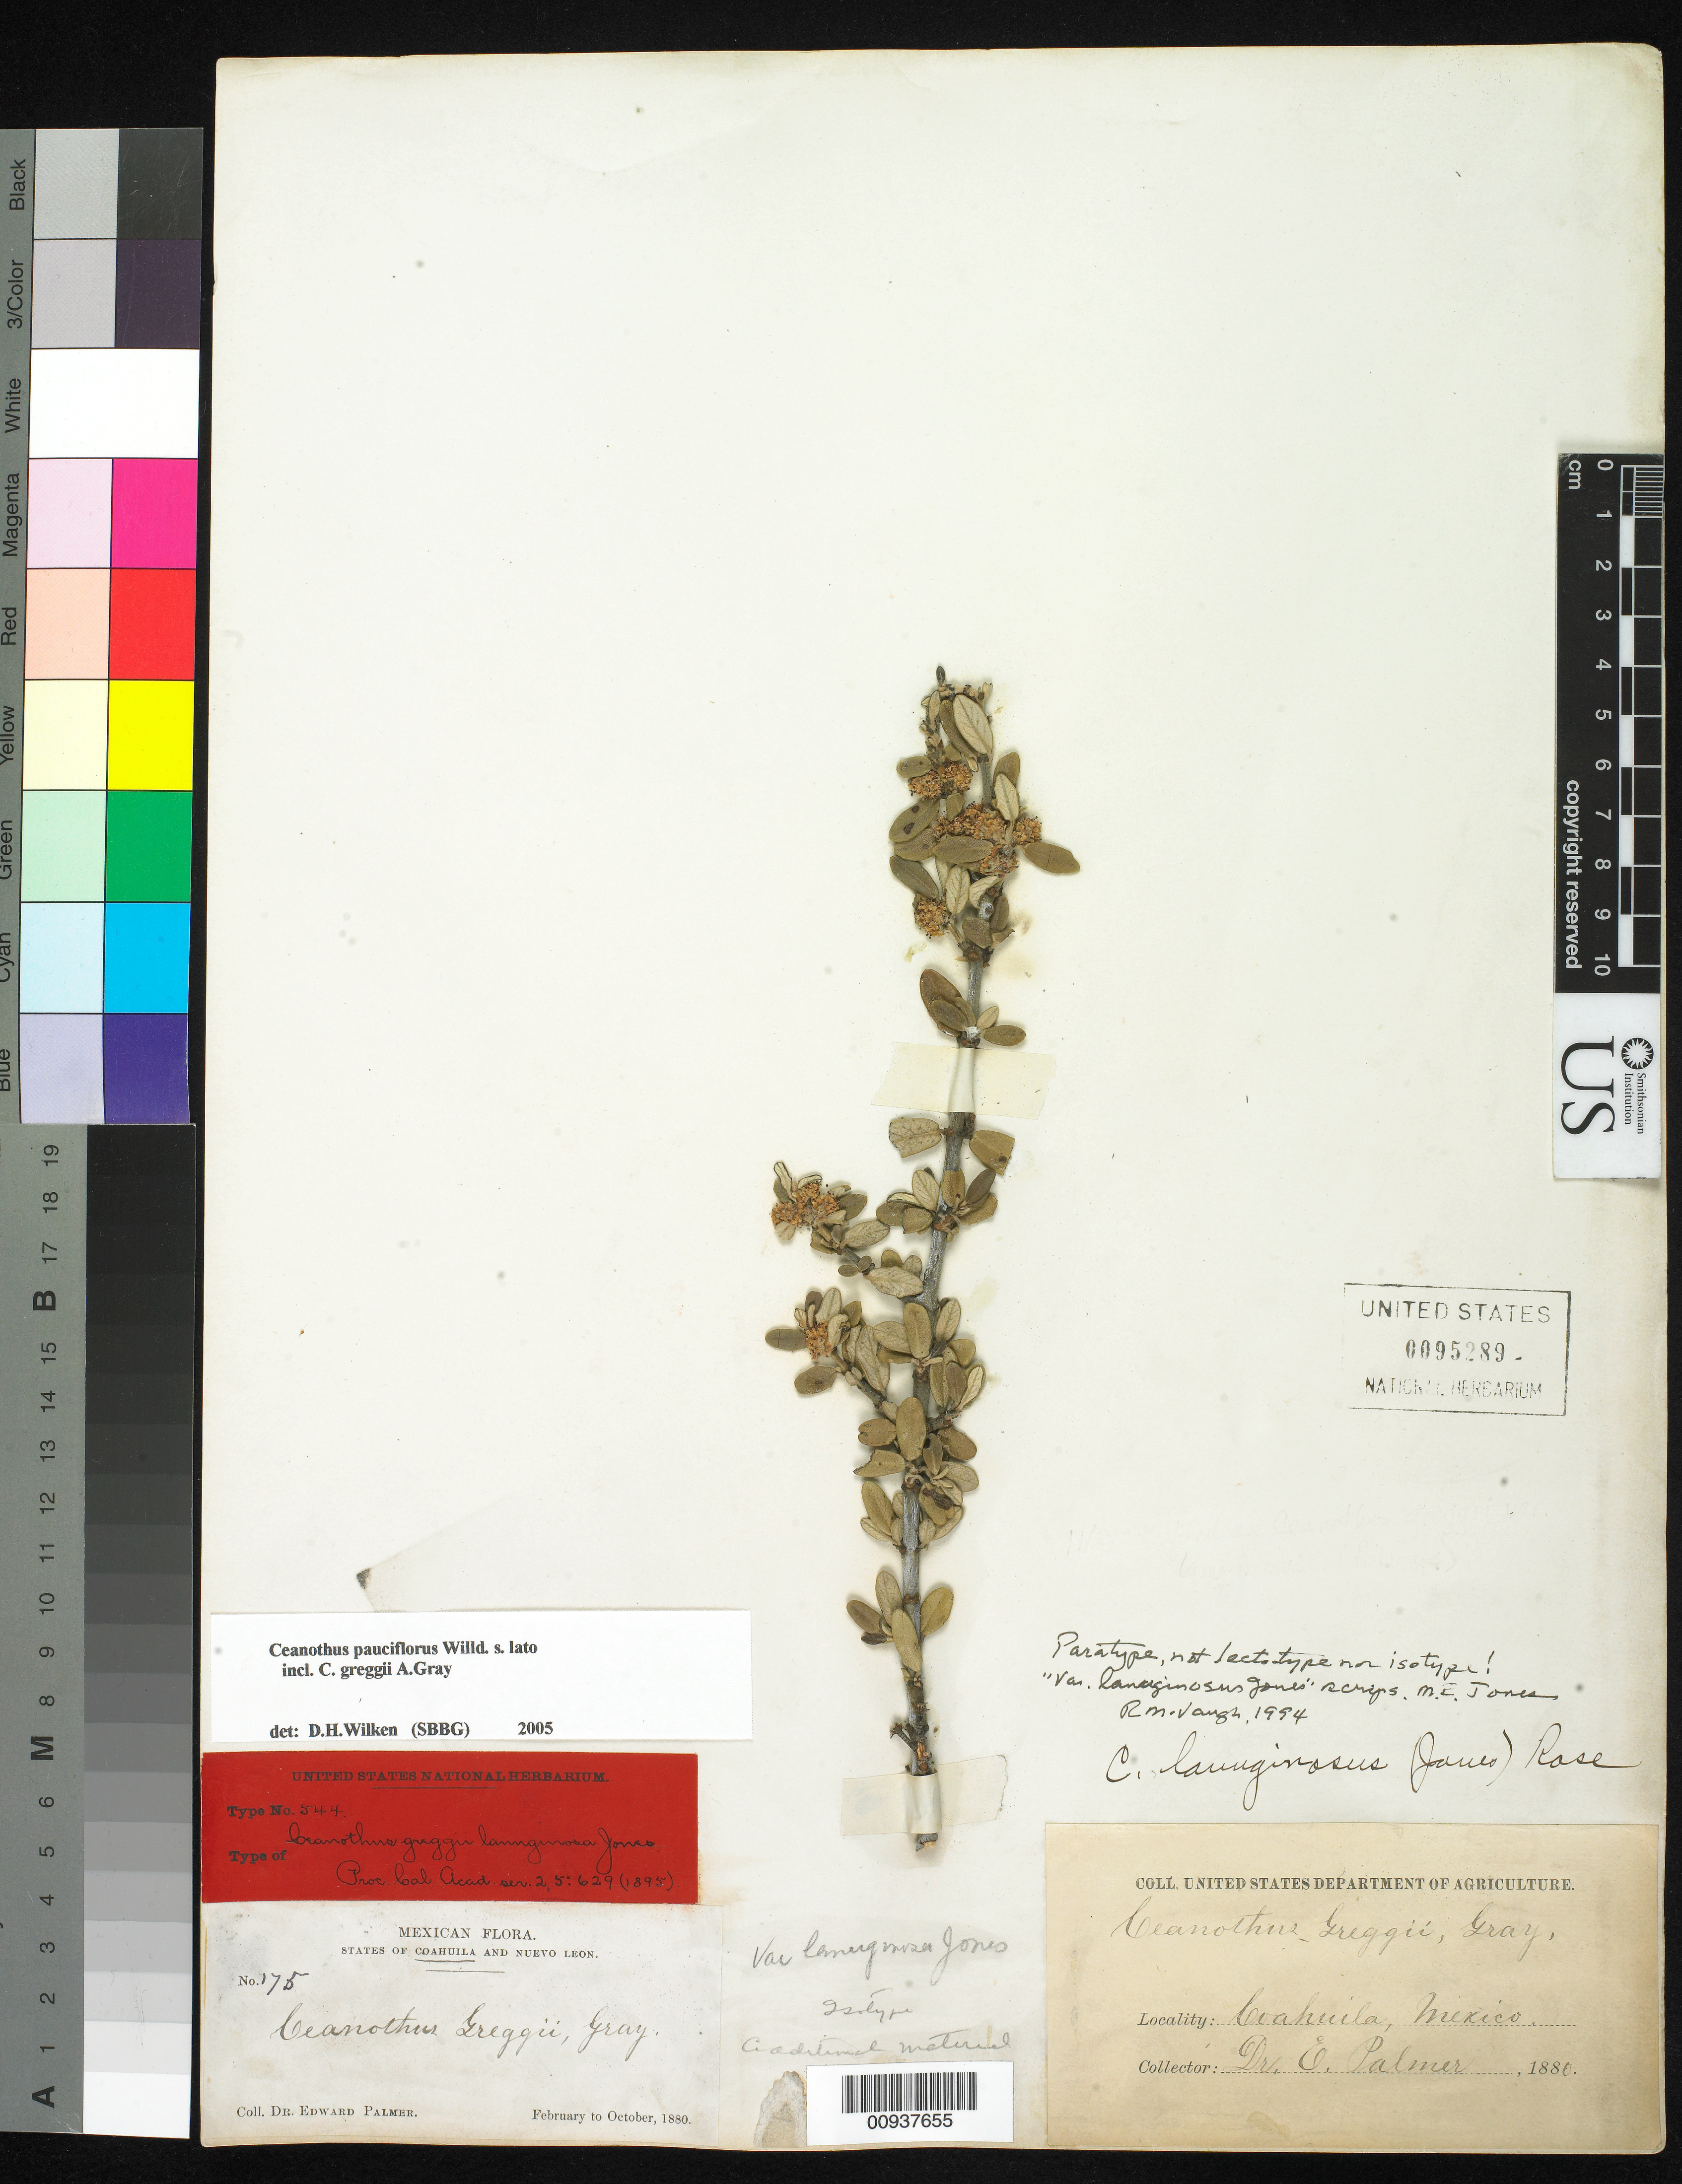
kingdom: Plantae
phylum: Tracheophyta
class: Magnoliopsida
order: Rosales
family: Rhamnaceae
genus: Ceanothus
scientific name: Ceanothus greggii var. lanuginosa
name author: M.E. Jones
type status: Syntype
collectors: E. Palmer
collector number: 175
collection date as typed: Feb 1880 to -- Oct 1880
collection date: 1880-02/1880-10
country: Mexico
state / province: Coahuila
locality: State of Coahuila.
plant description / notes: Annotated by R. McVaugh (1994) as "paratype".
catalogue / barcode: US 95289